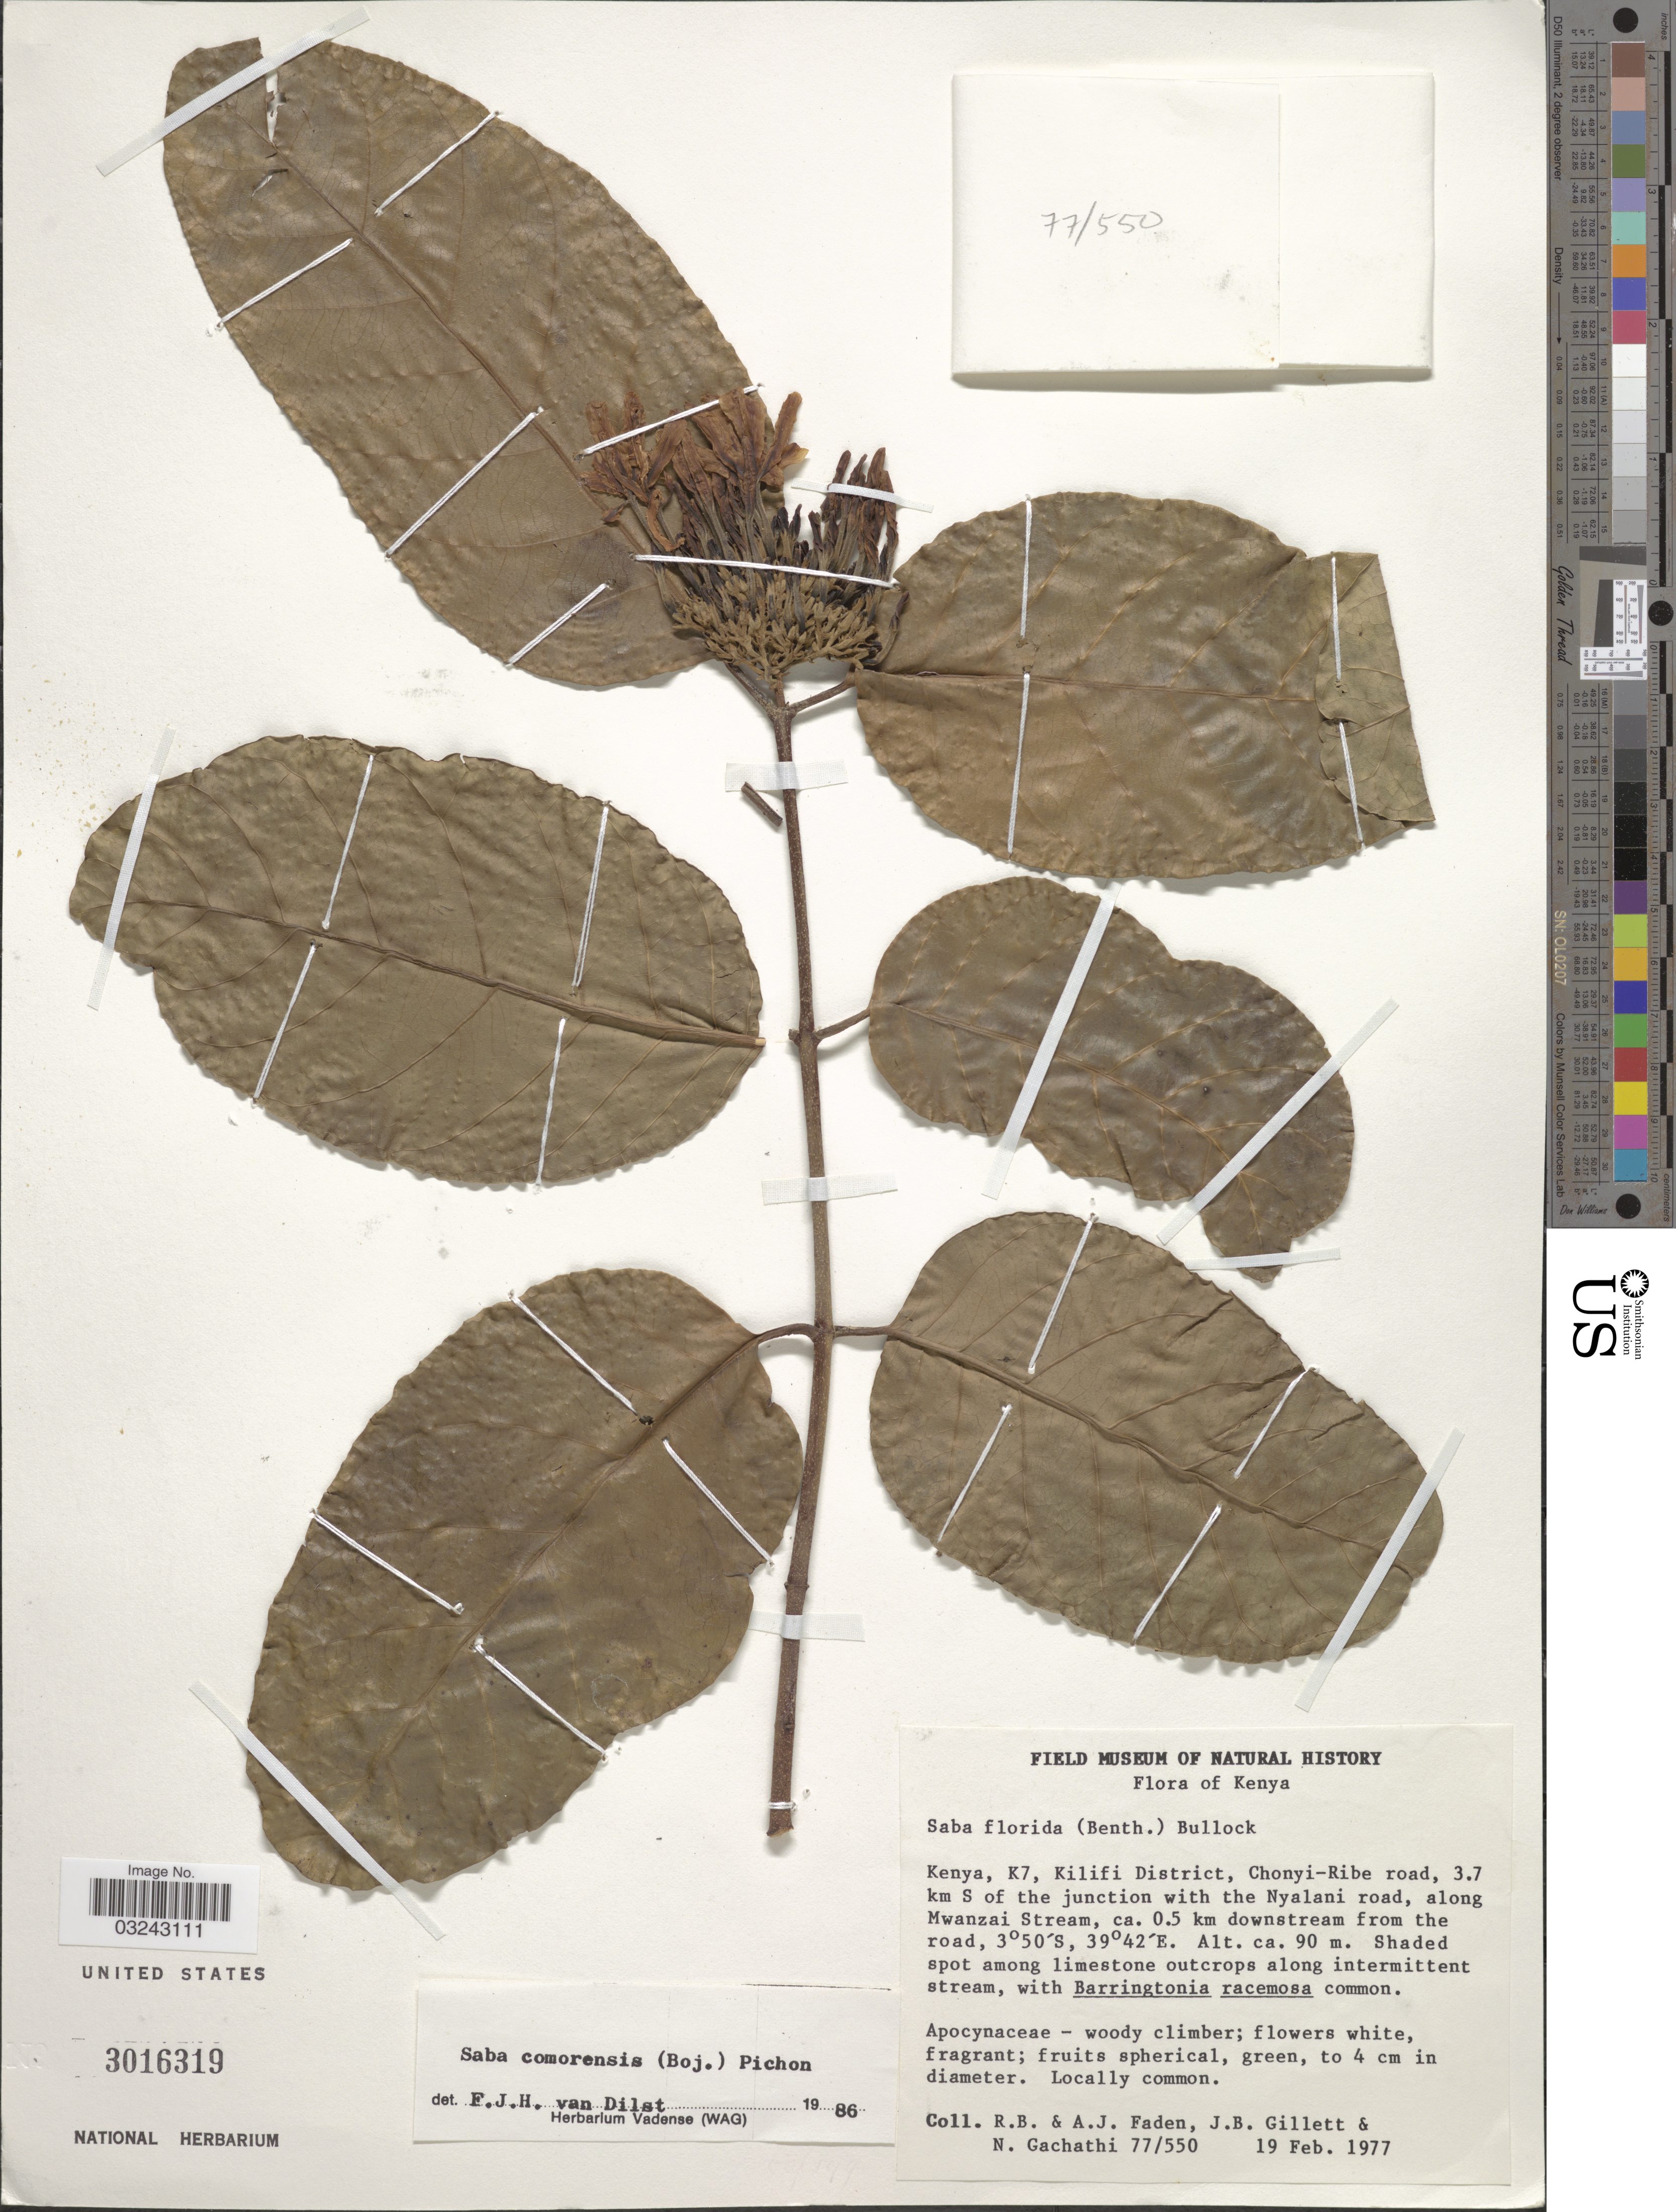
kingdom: Plantae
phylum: Tracheophyta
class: Magnoliopsida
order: Gentianales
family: Apocynaceae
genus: Saba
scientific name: Saba comorensis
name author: (Bojer ex A. DC.) Pichon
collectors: R. B. Faden, A. J. Faden, J. B. Gillett & N. Gachathi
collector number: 77/550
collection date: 1977-02-19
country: Kenya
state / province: Kilifi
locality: K7, Kilifi District, Chonyi-Ribe road, 3.7 km S of the junction with the Nyalani road, along Mwanzai Stream, ca. 0.5 km downstream from the road.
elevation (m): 90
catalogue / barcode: US 3016319